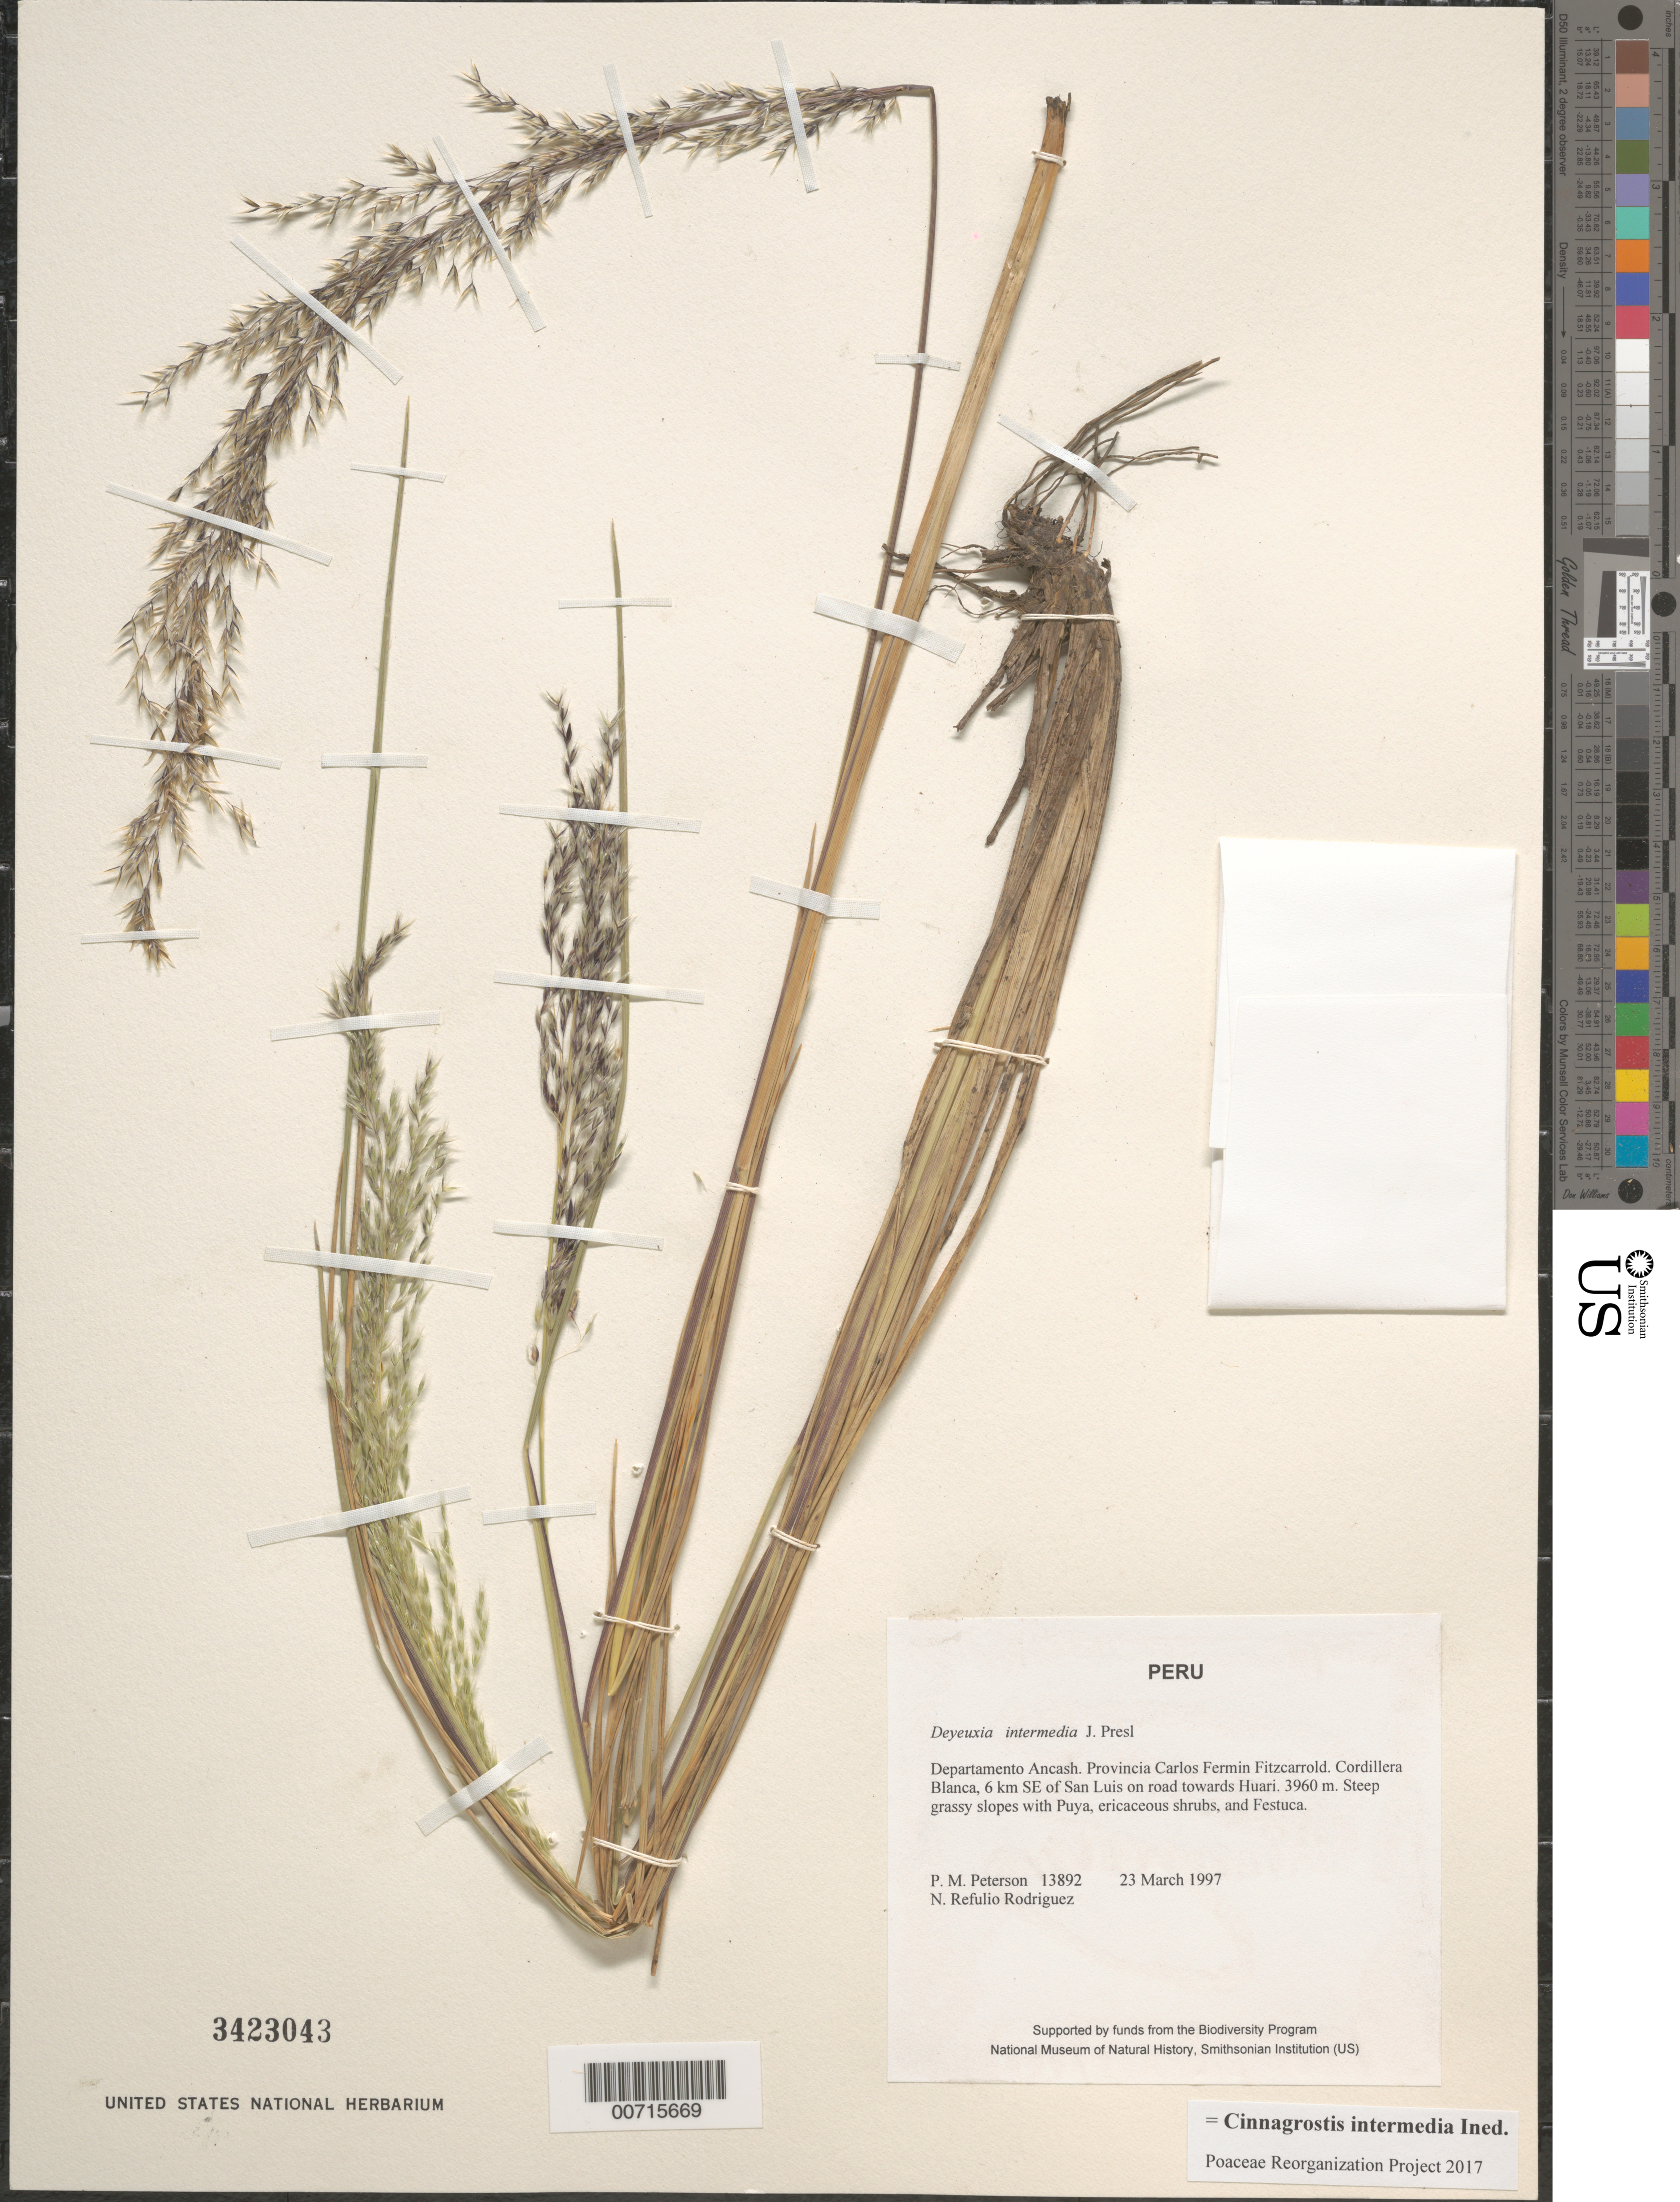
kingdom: Plantae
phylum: Tracheophyta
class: Liliopsida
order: Poales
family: Poaceae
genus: Cinnagrostis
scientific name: Cinnagrostis intermedia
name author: (J. Presl) P.M. Peterson et al.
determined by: Poaceae Reorganization Project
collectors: P. M. Peterson & N. Refulio-Rodríguez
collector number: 13892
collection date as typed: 23 Mar 1997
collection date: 1997-03-23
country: Peru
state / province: Ancash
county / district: Carlos Fermin Fitzcarrald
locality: Cordillera Blanca, 6 km SE of San Luis on road towards Huari.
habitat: Steep grassy slopes with Puya, ericaceous shrubs, and Festuca.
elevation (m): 3960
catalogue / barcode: US 3423043